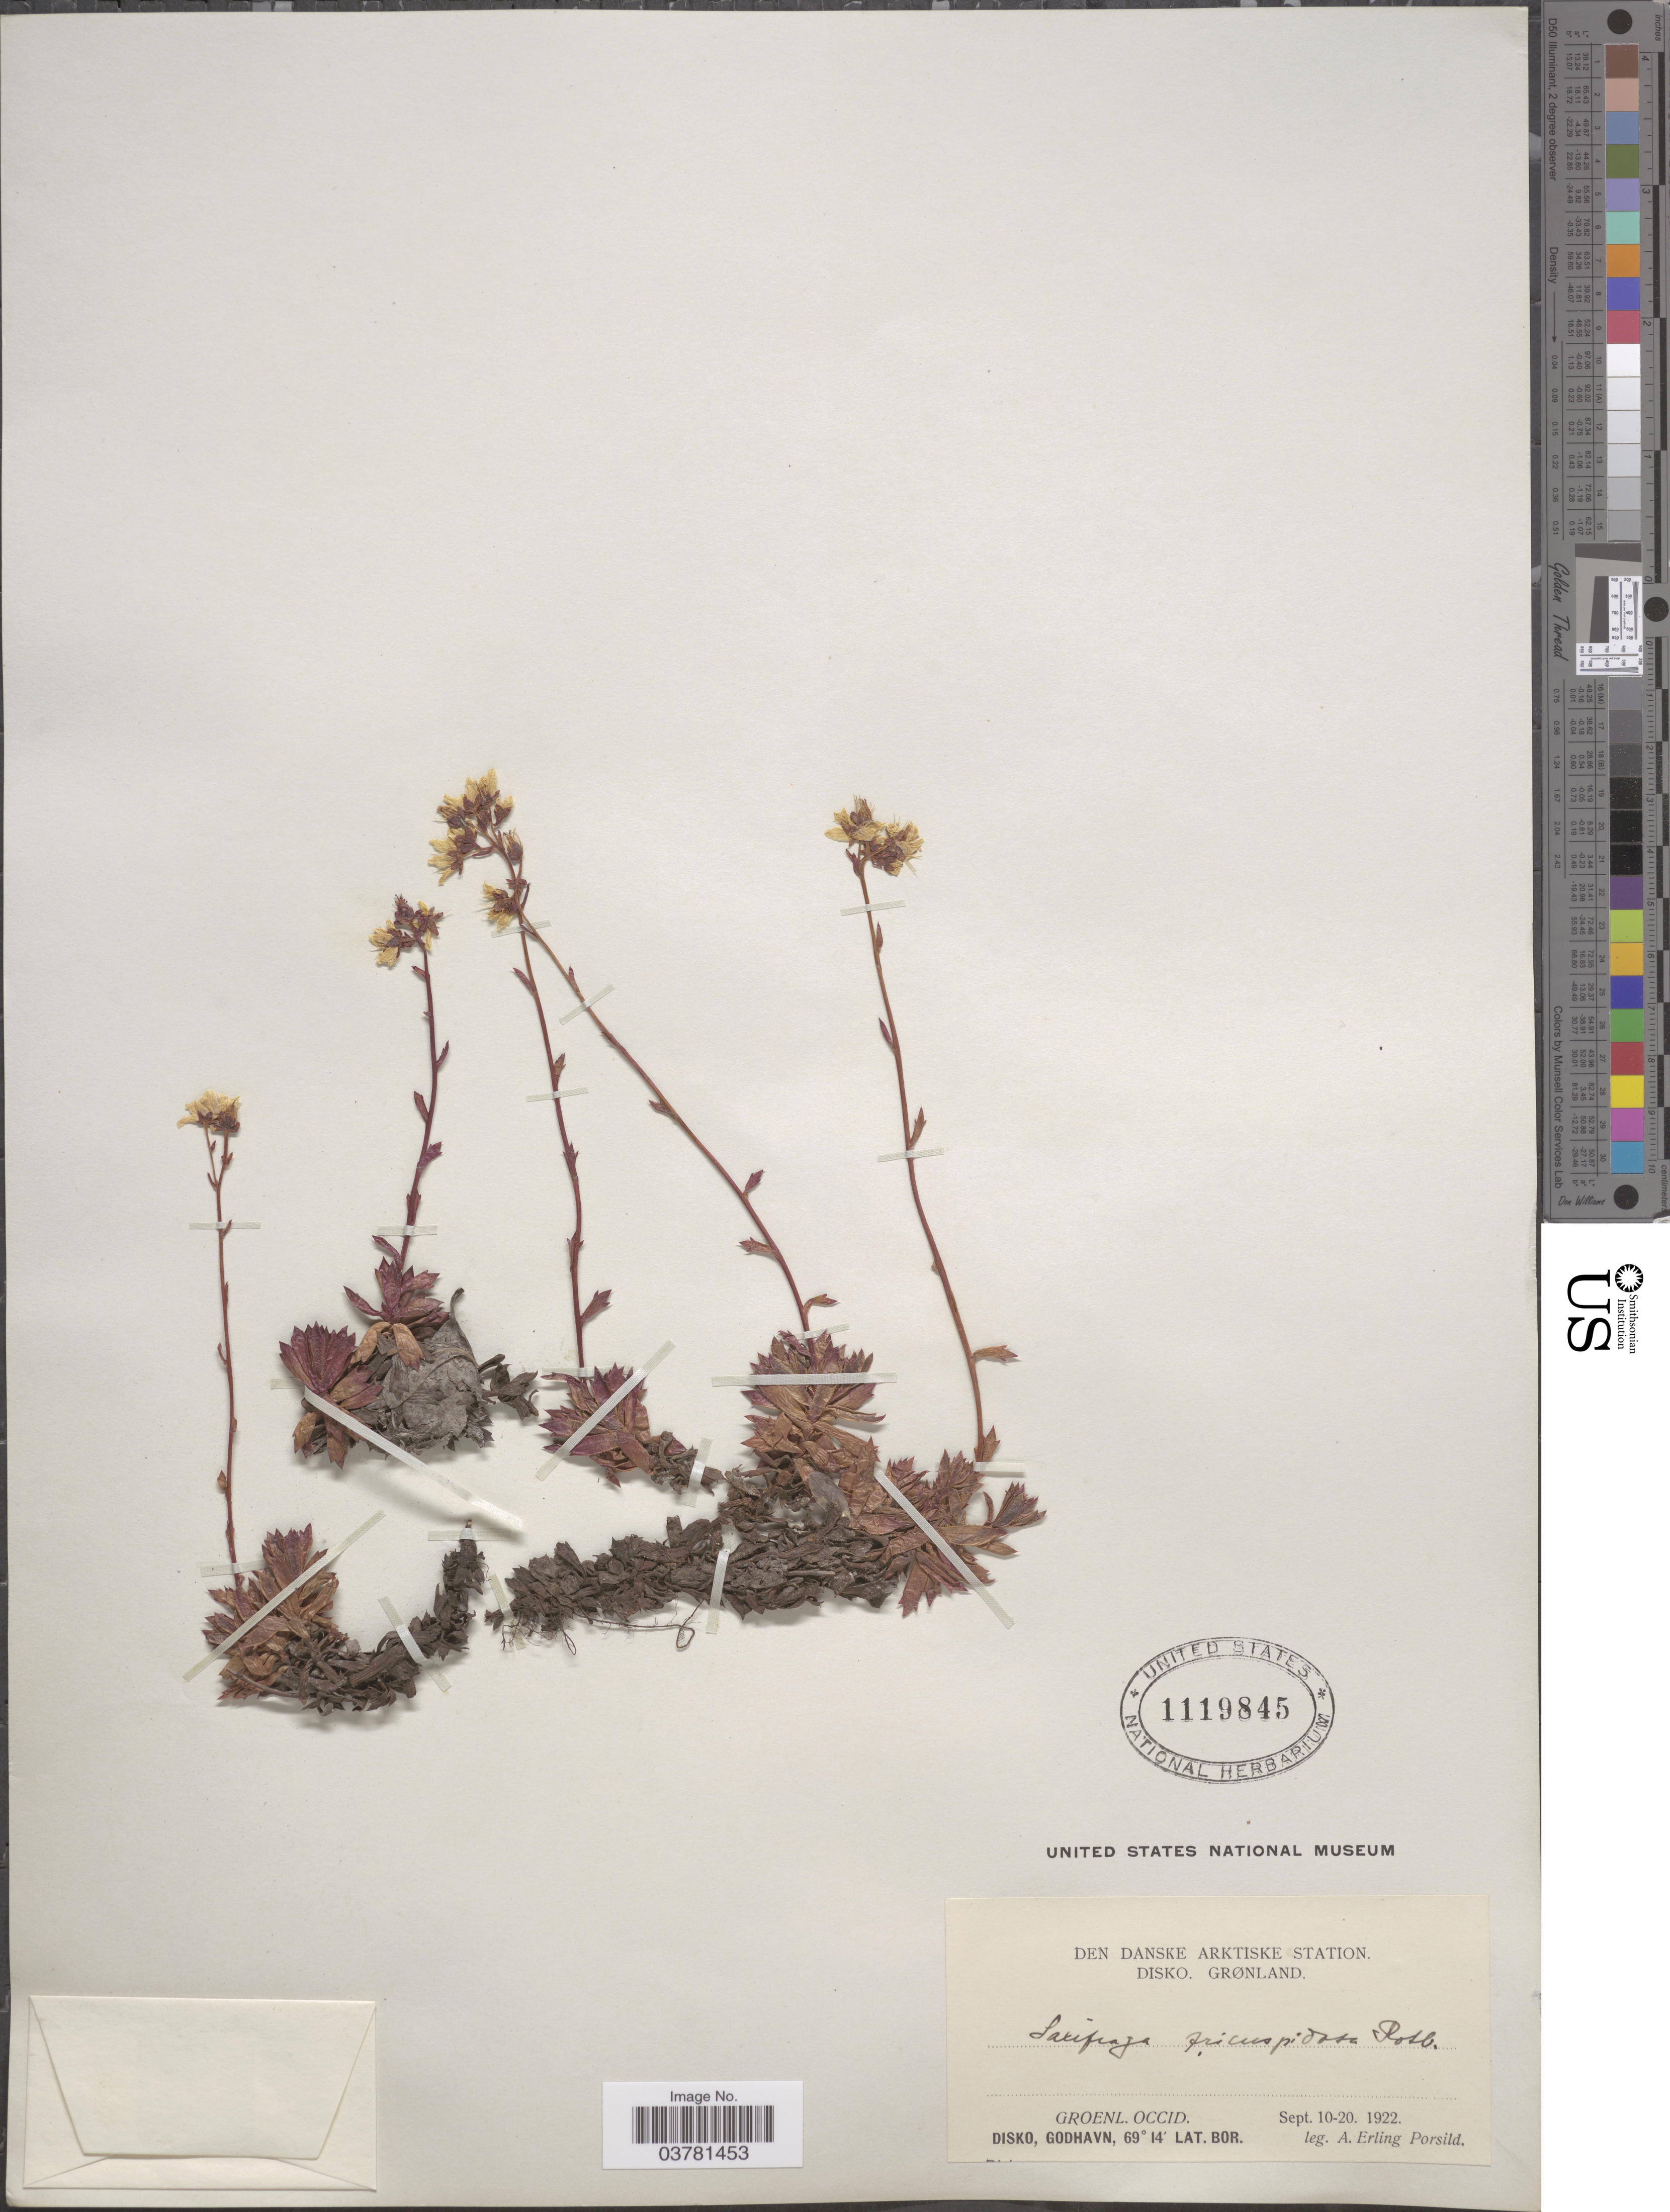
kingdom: Plantae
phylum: Tracheophyta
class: Magnoliopsida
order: Saxifragales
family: Saxifragaceae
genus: Saxifraga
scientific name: Saxifraga tricuspidata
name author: Rottb.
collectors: A. E. Porsild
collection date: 1922-09-10/1922-09-20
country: Greenland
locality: Den Danske Arktiske Station, Disko. Grønland. Groenl. Occid. Disko, Godhavn.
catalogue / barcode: US 1119845